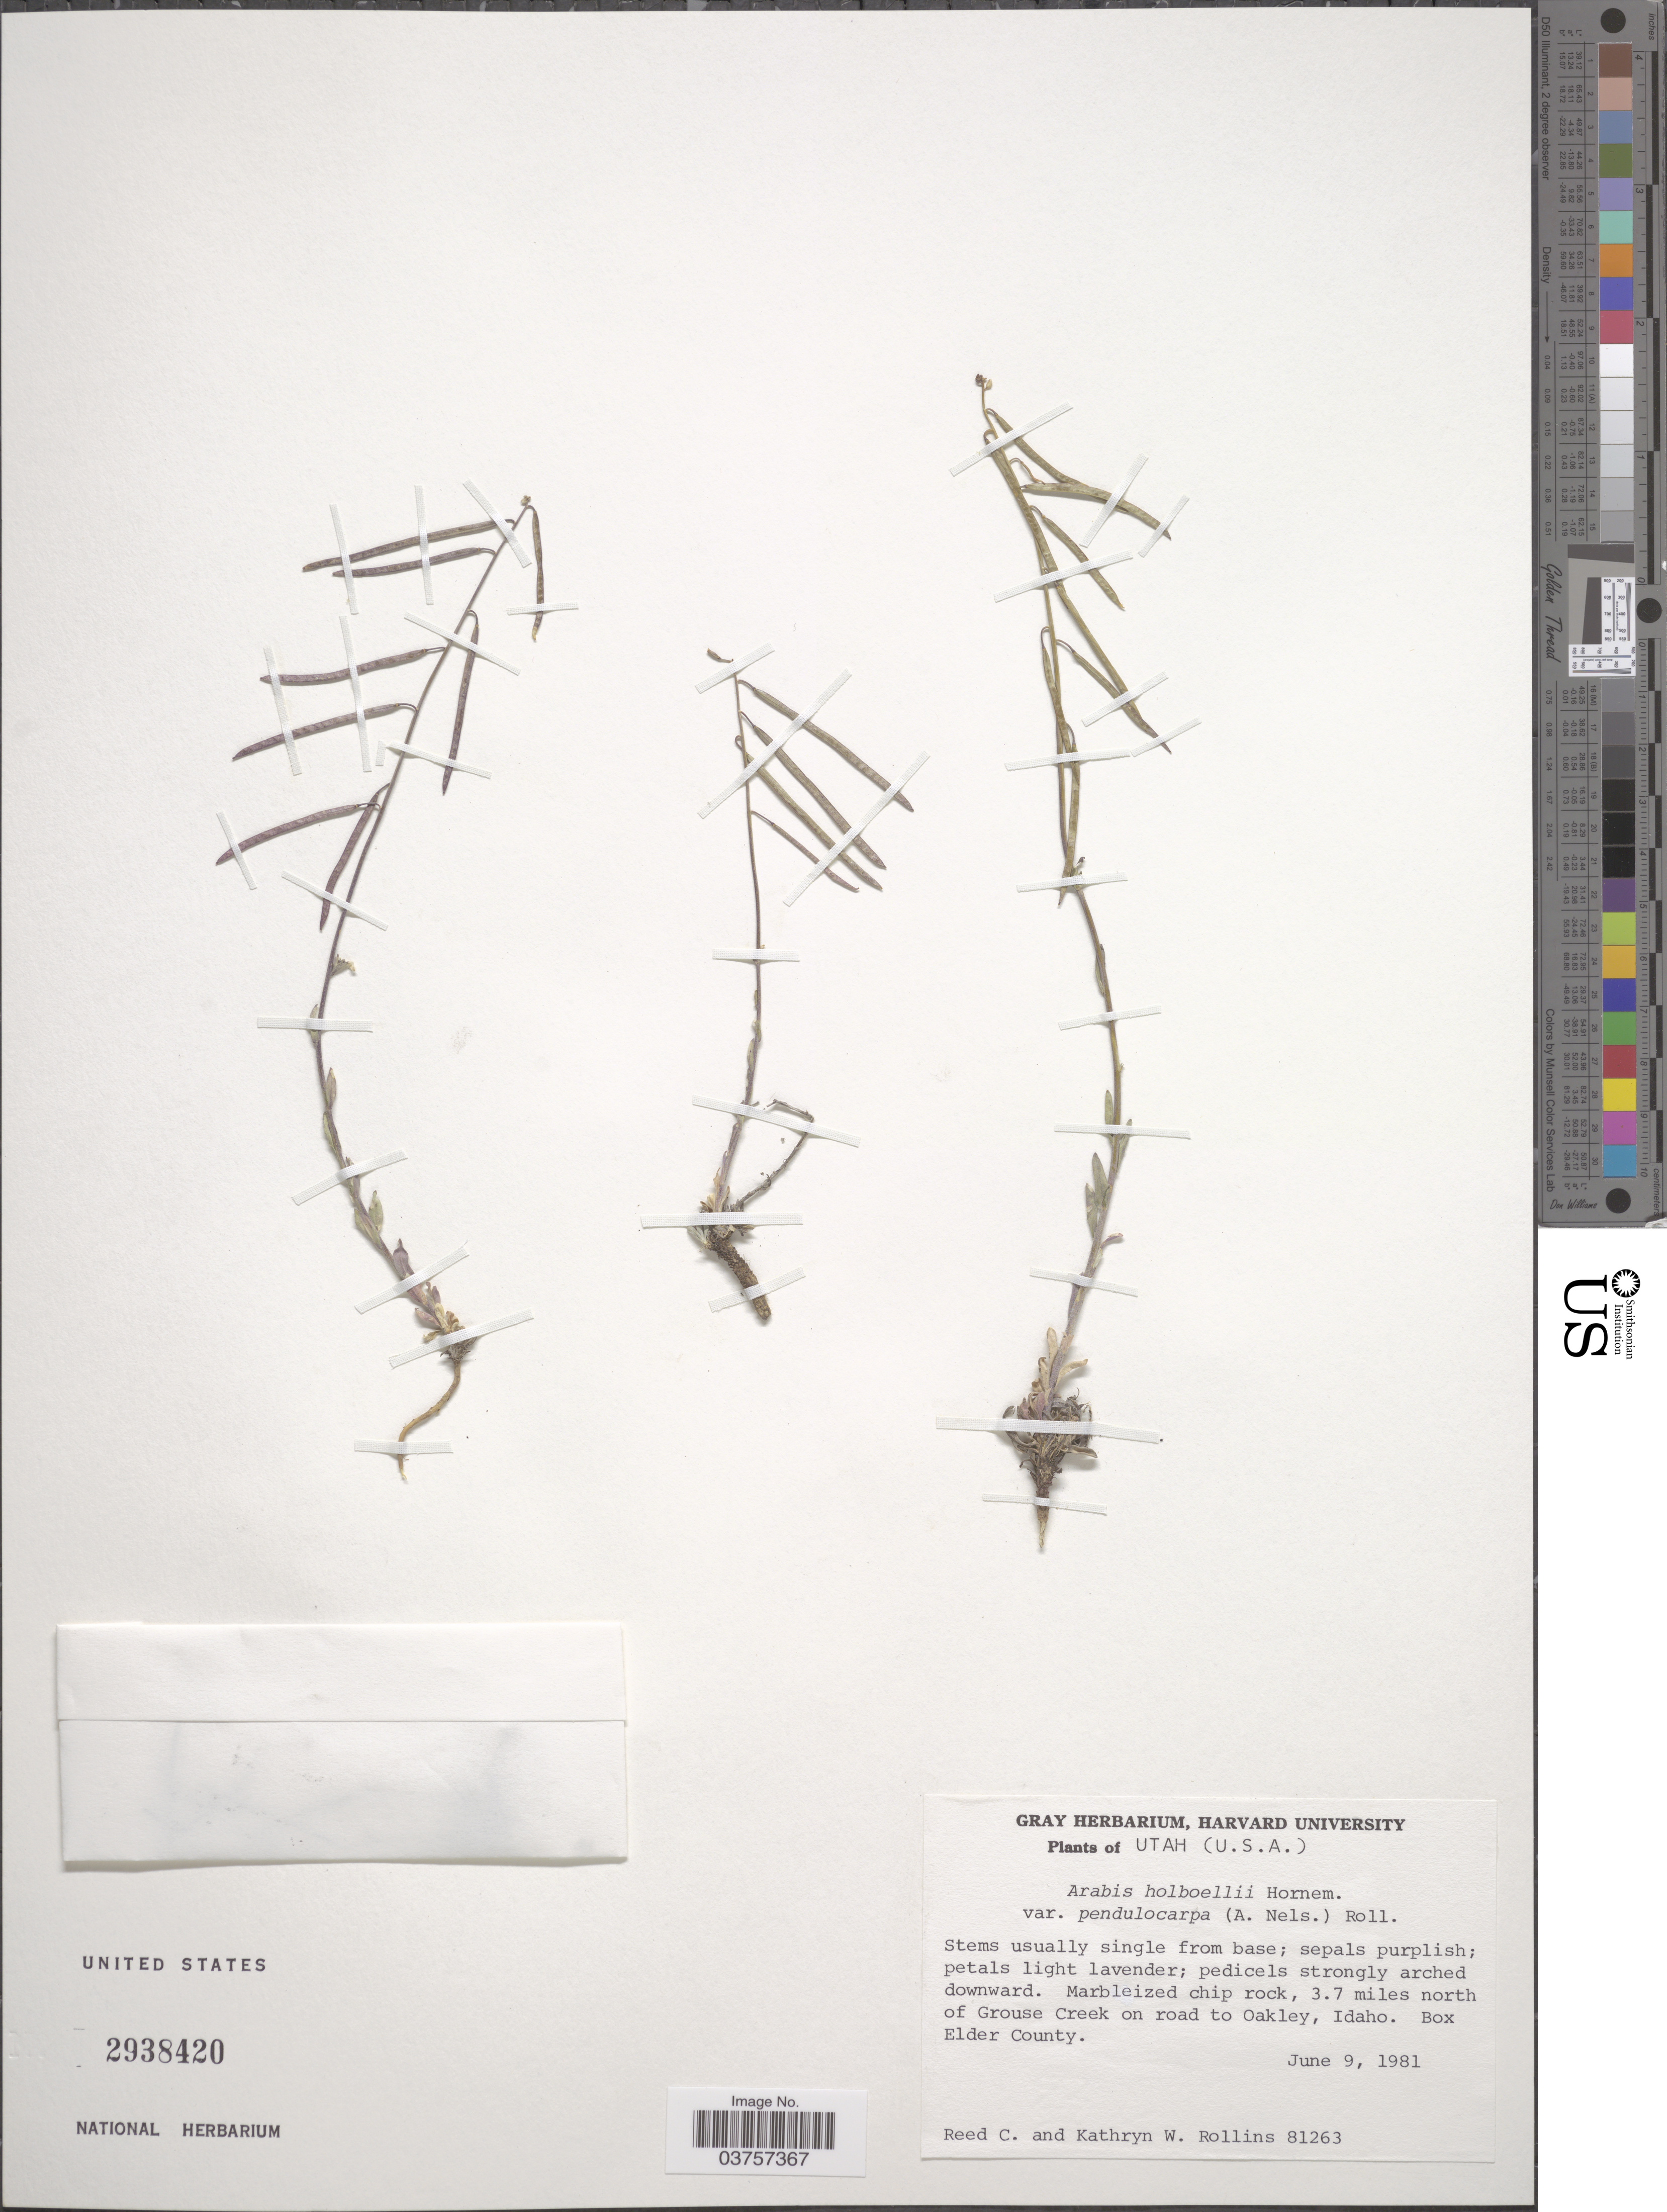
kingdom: Plantae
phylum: Tracheophyta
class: Magnoliopsida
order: Brassicales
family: Brassicaceae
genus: Arabis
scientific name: Arabis holboellii var. pendulocarpa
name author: (A. Nelson) Rollins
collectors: R. C. Rollins & K. W. Rollins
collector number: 81263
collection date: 1981-06-09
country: United States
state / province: Utah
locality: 3.7 miles north of Grouse Creek on road to Oakley, Idaho. Box Elder County.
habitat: marbleized chip rock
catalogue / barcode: US 2938420